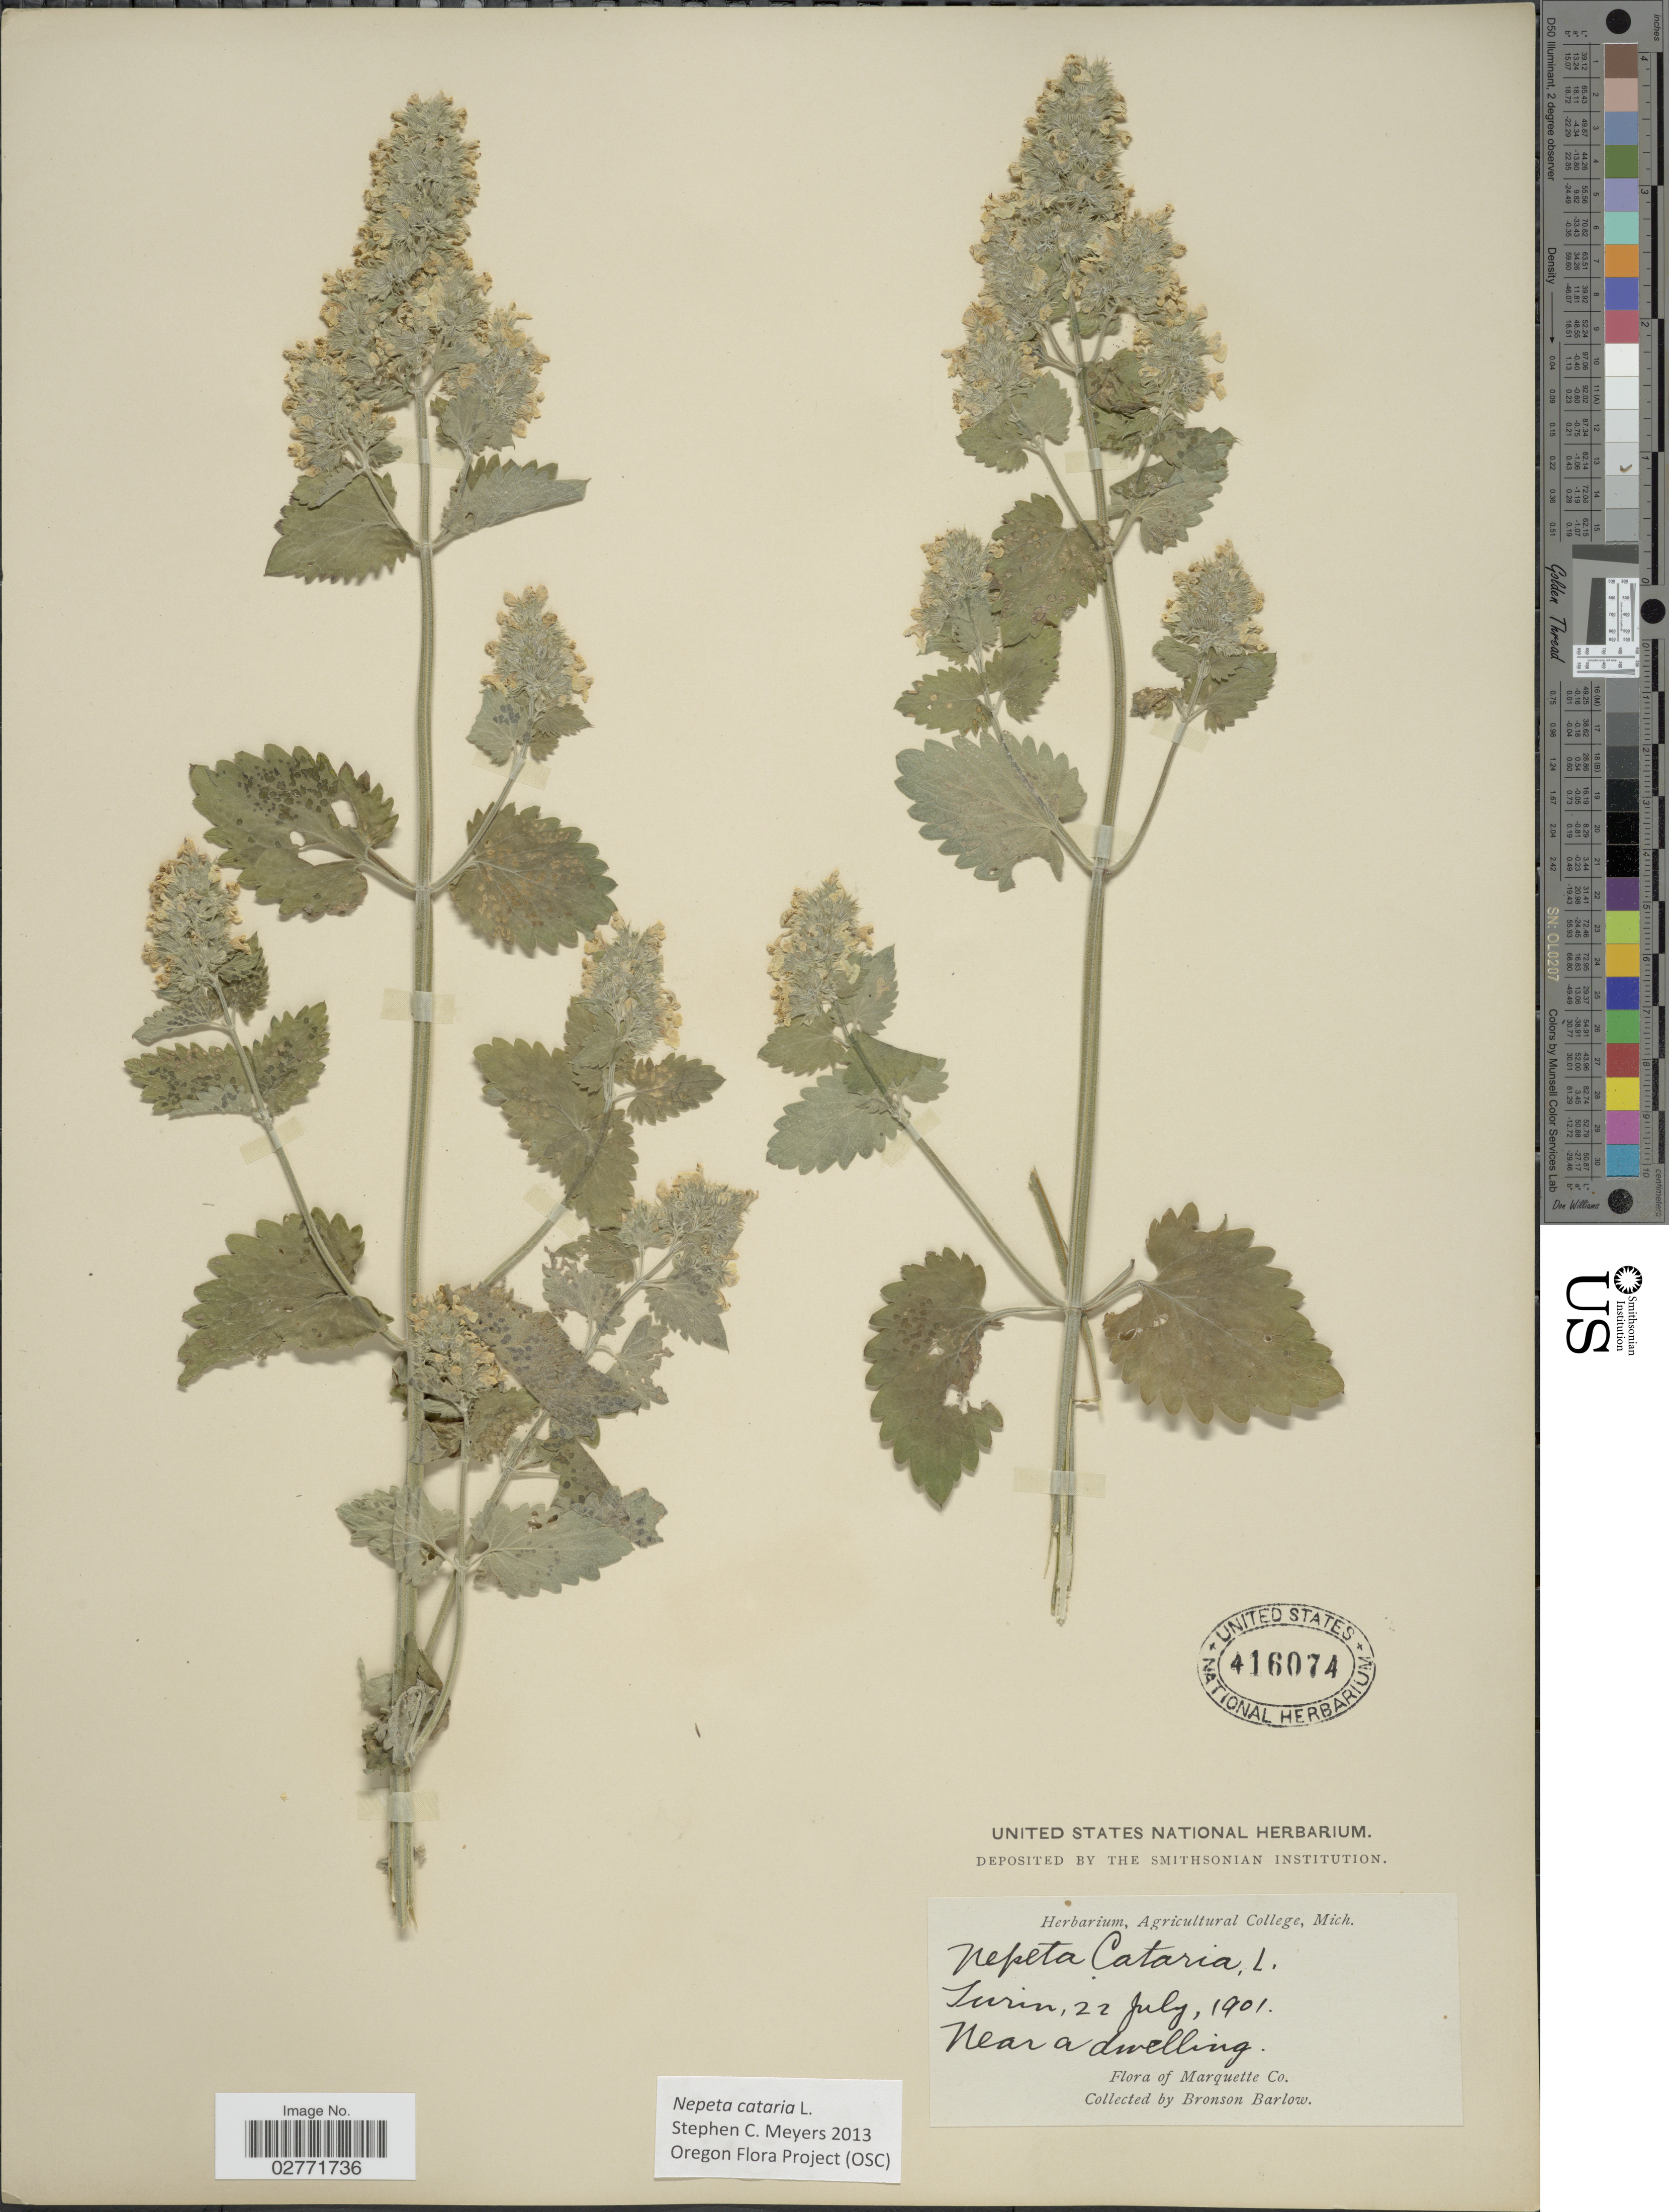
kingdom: Plantae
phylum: Tracheophyta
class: Magnoliopsida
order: Lamiales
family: Lamiaceae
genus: Nepeta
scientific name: Nepeta cataria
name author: L.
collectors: Barlow, B.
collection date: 1901-07-22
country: United States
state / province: Michigan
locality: Turin, Marquette Co.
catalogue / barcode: US 416074